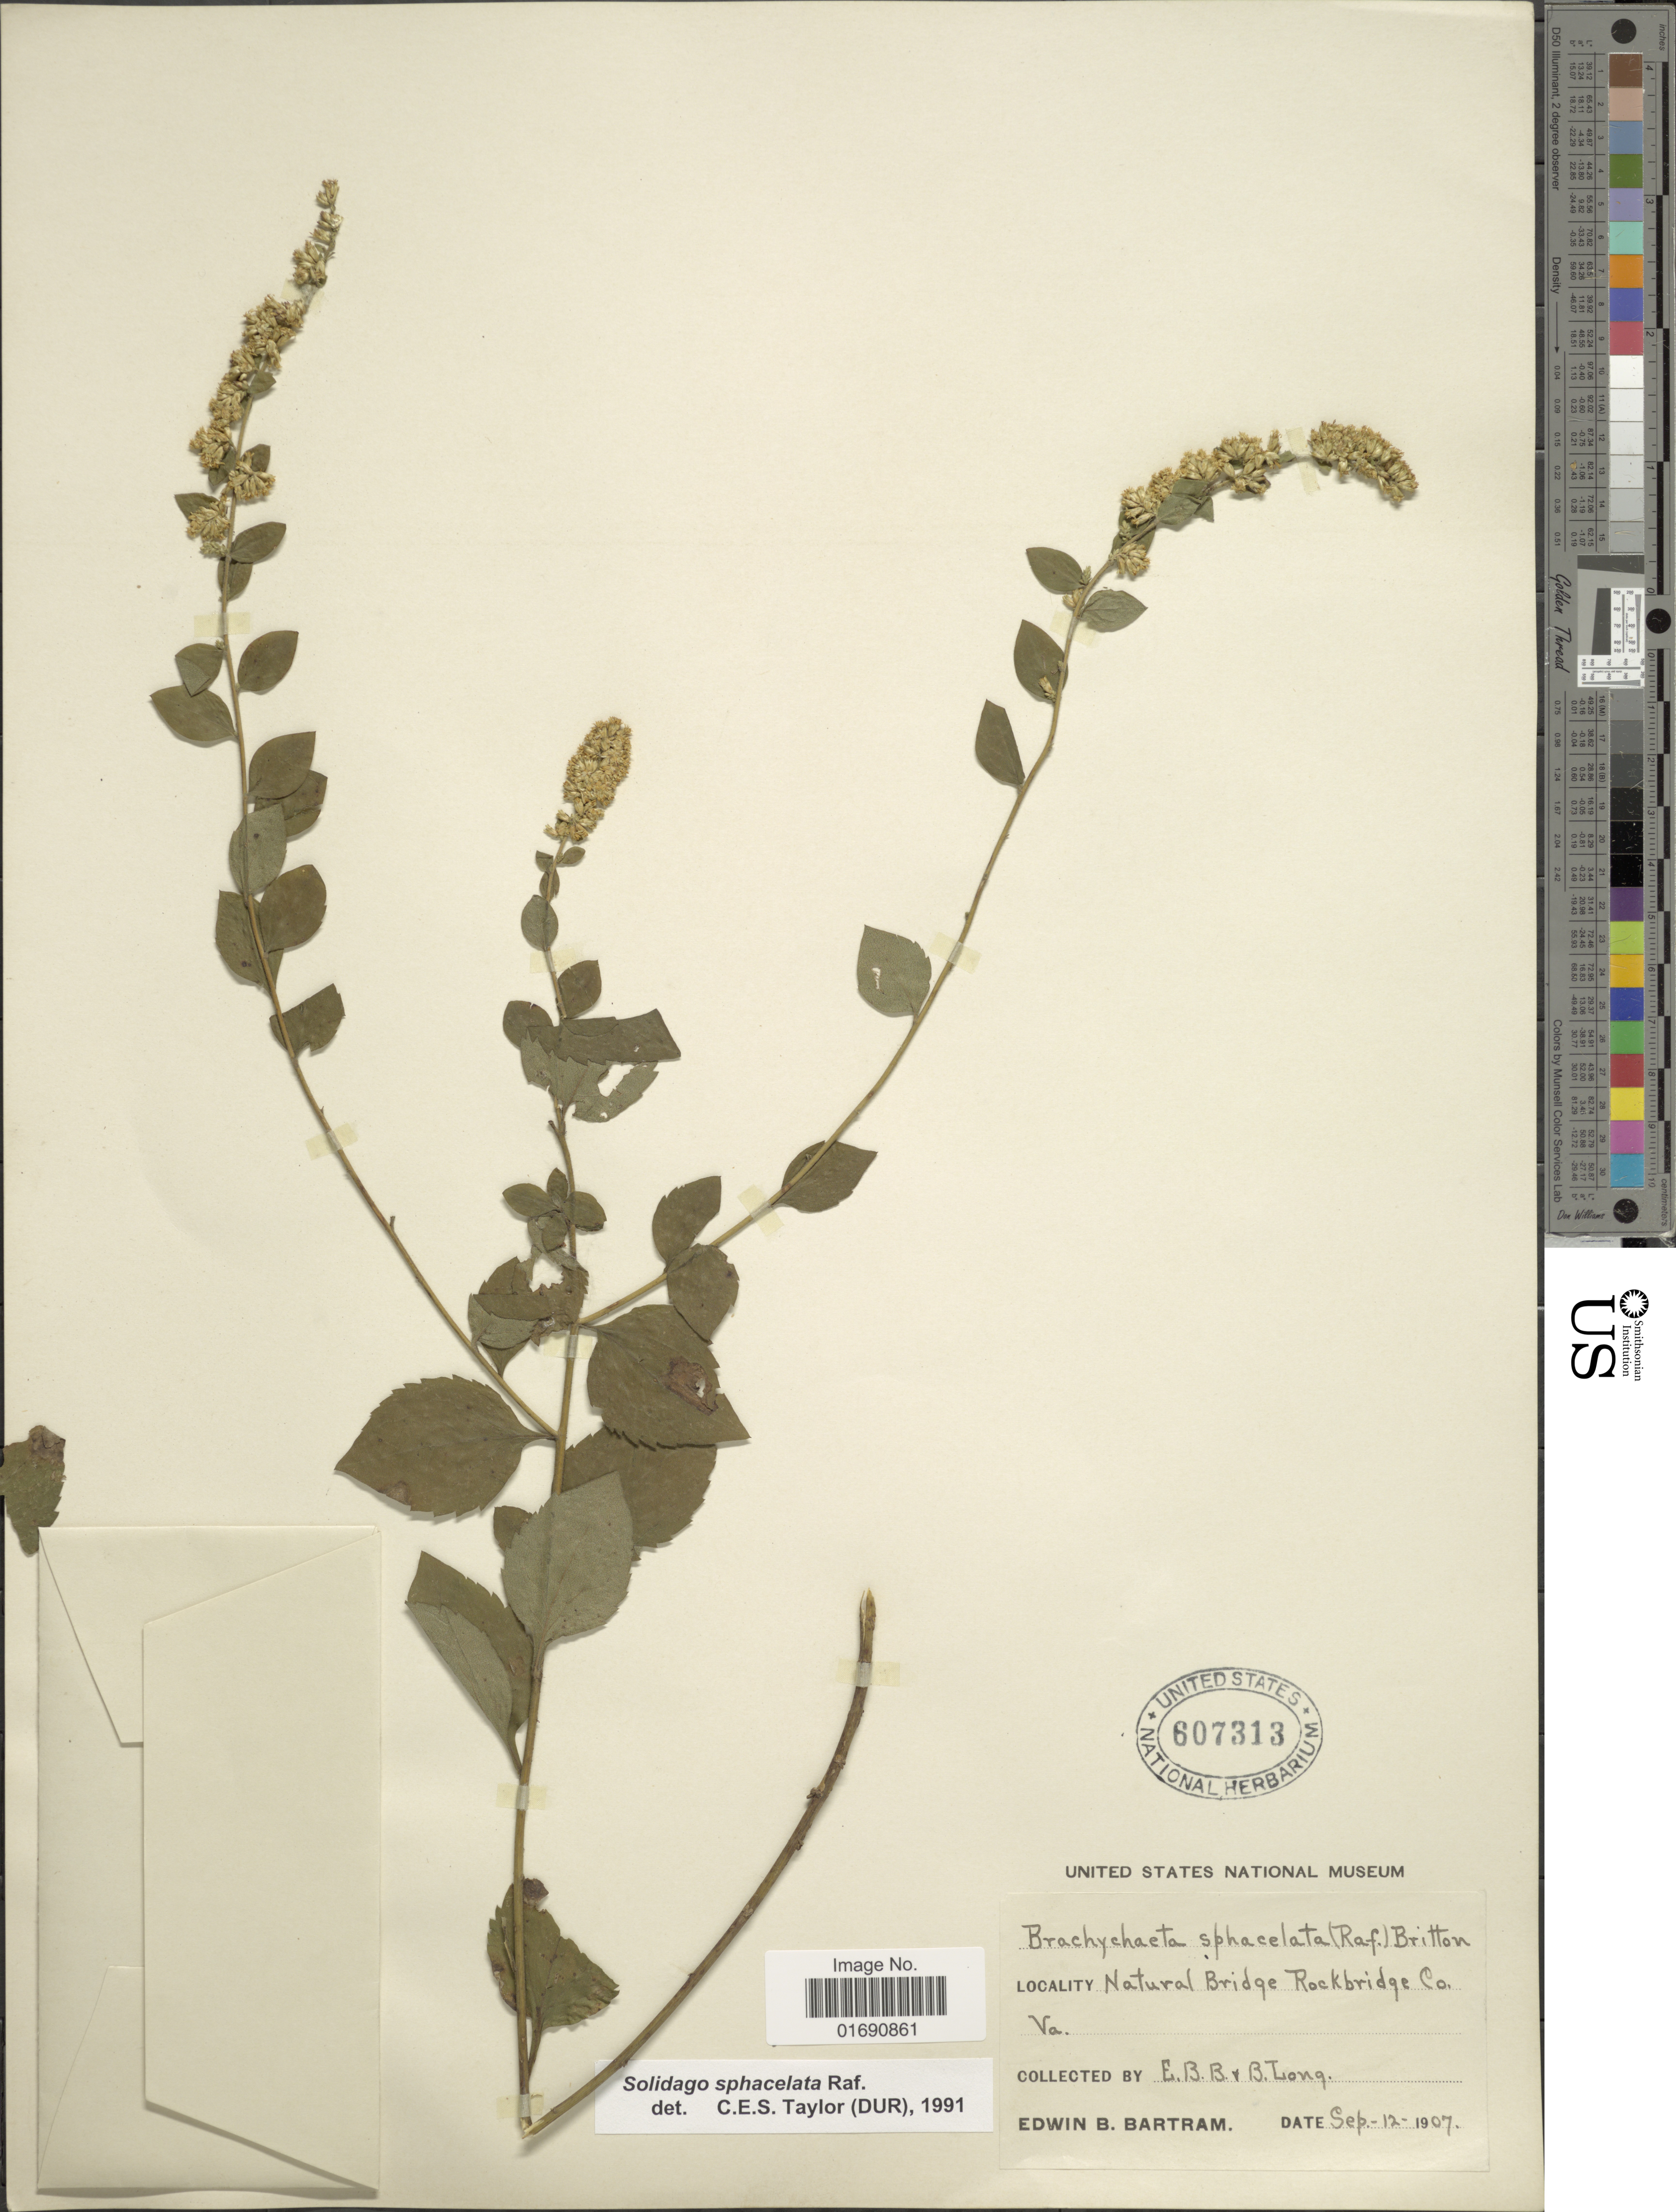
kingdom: Plantae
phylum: Tracheophyta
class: Magnoliopsida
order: Asterales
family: Asteraceae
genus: Solidago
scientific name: Solidago sphacelata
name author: Raf.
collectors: E. B. Bartram & B. Long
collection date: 1907-09-12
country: United States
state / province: Virginia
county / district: Rockbridge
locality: Natural Bridge Rockbridge Co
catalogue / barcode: US 607313